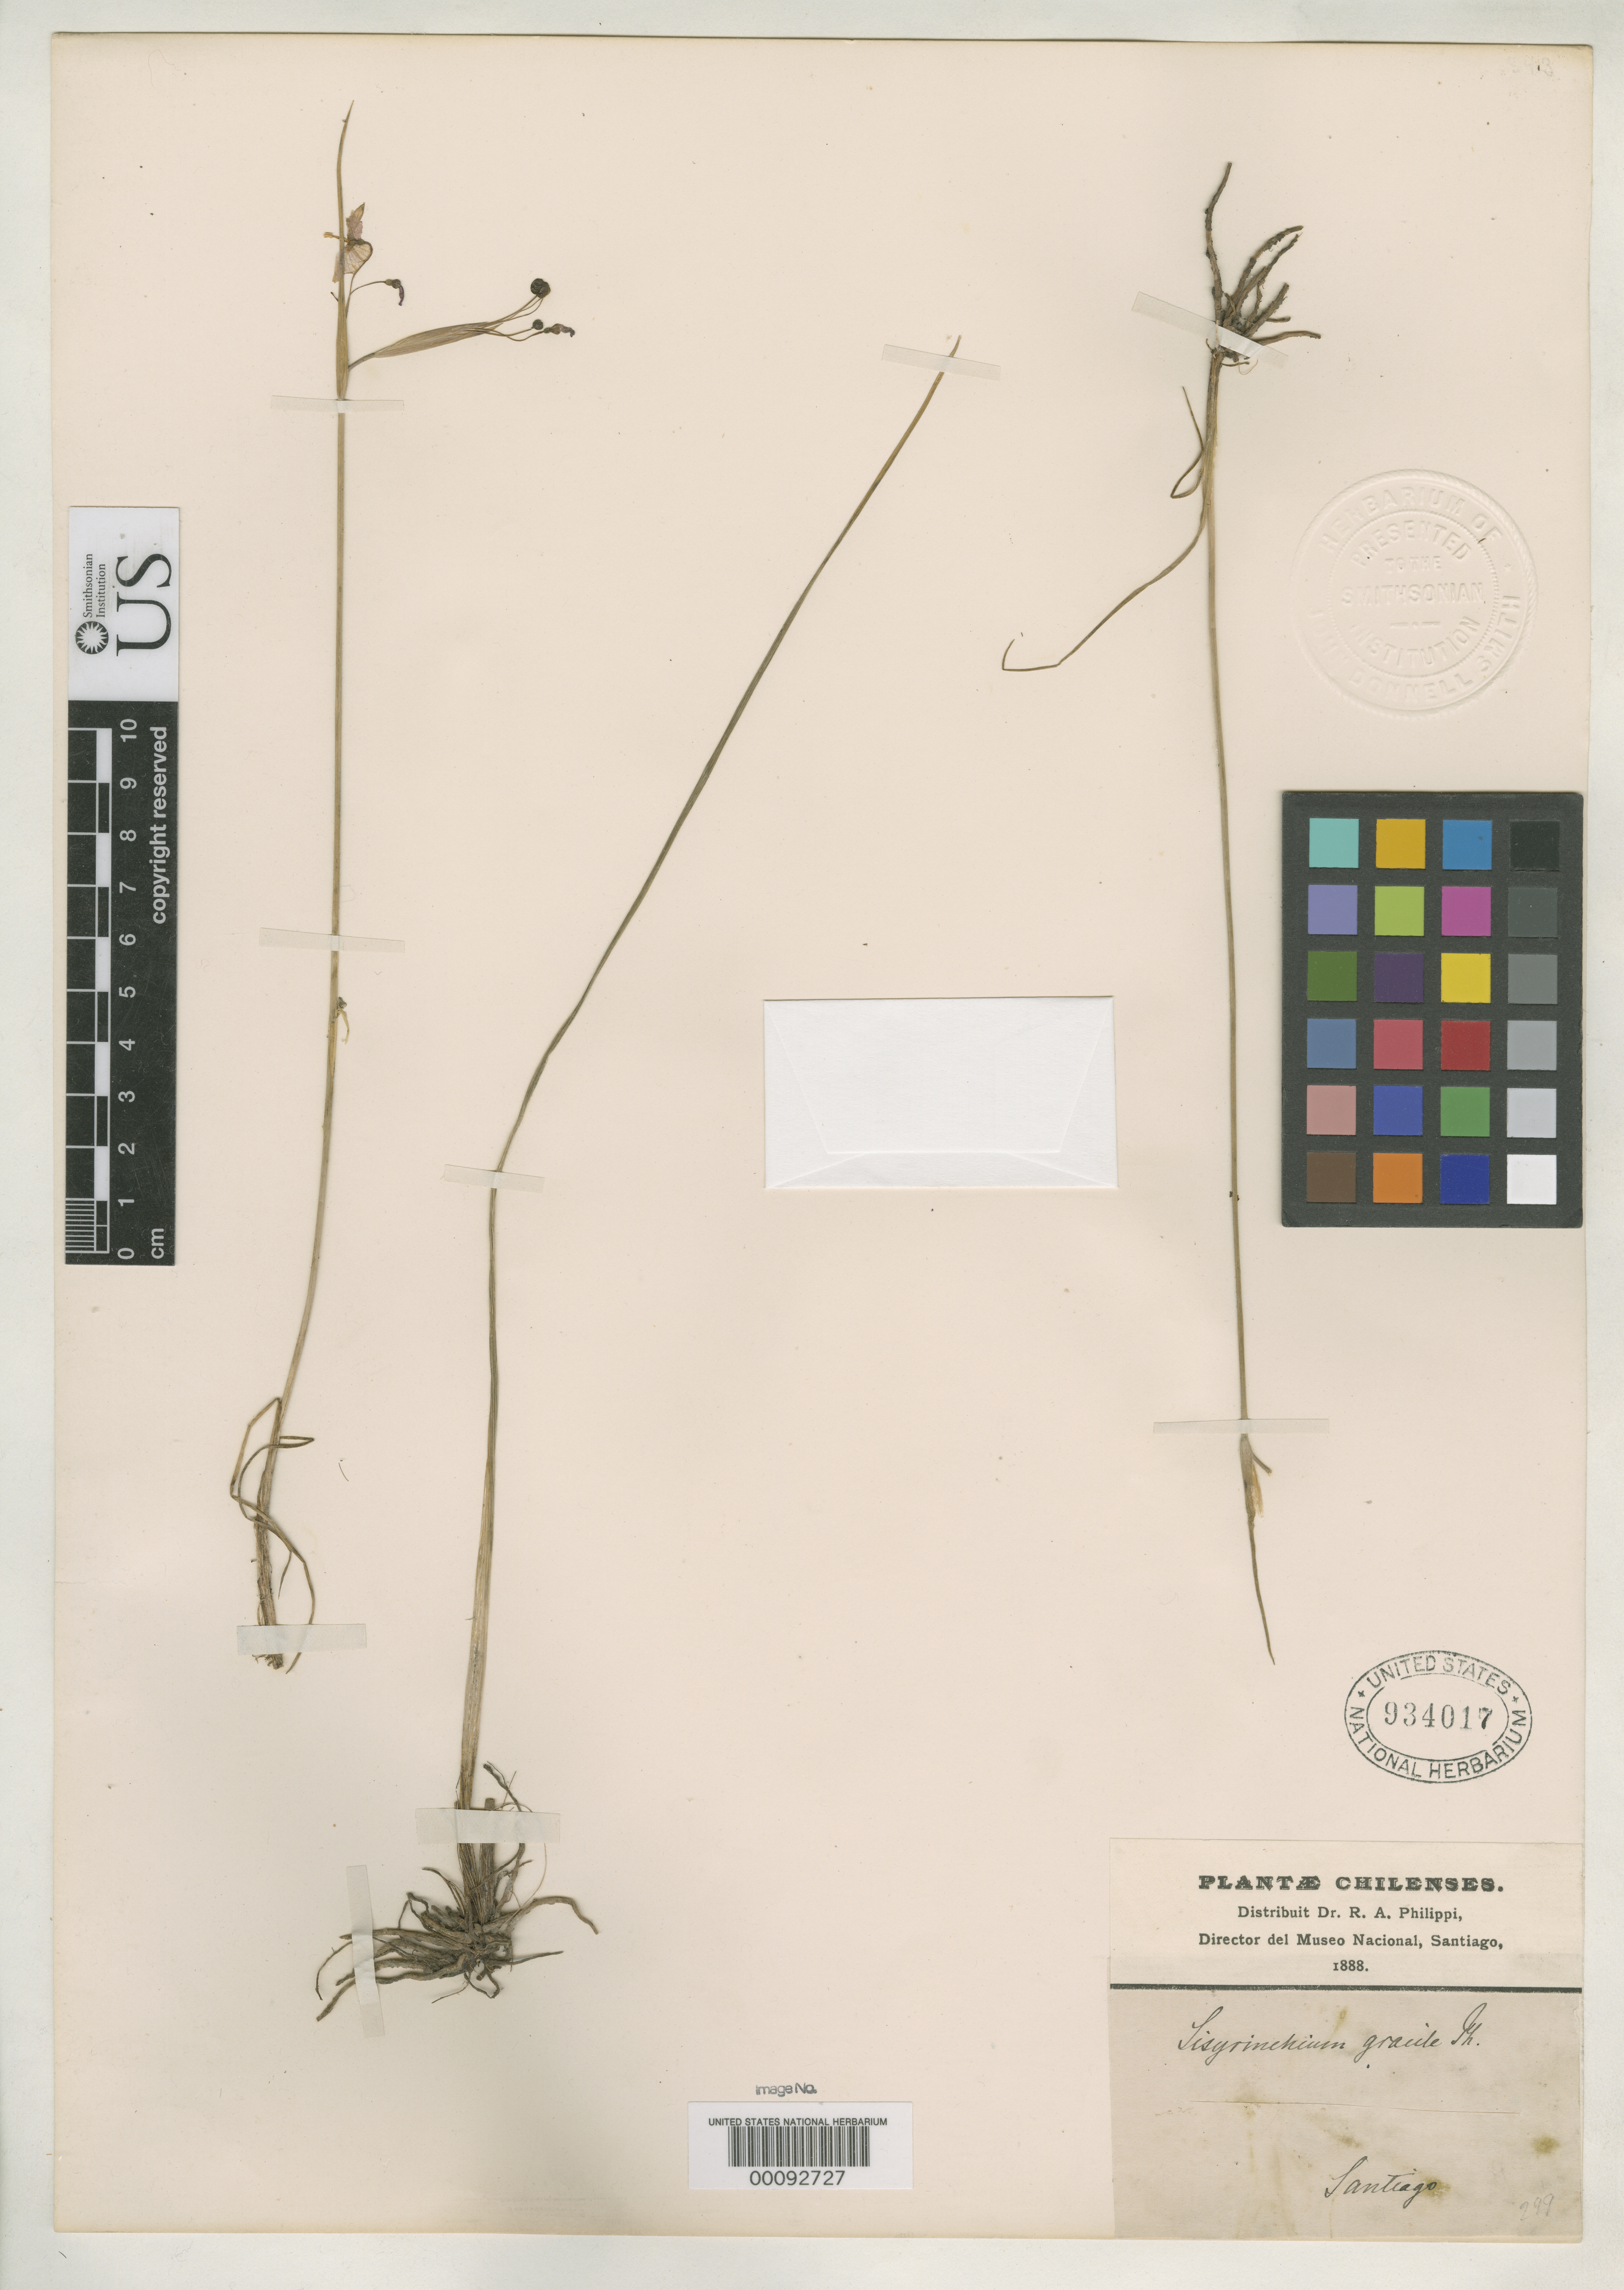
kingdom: Plantae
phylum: Tracheophyta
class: Liliopsida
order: Asparagales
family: Iridaceae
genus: Sisyrinchium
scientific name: Sisyrinchium gracile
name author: Phil.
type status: Type Collection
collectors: R. A. Philippi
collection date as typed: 1888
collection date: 1888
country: Chile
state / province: Región Metropolitana (RM)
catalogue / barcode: US 934017